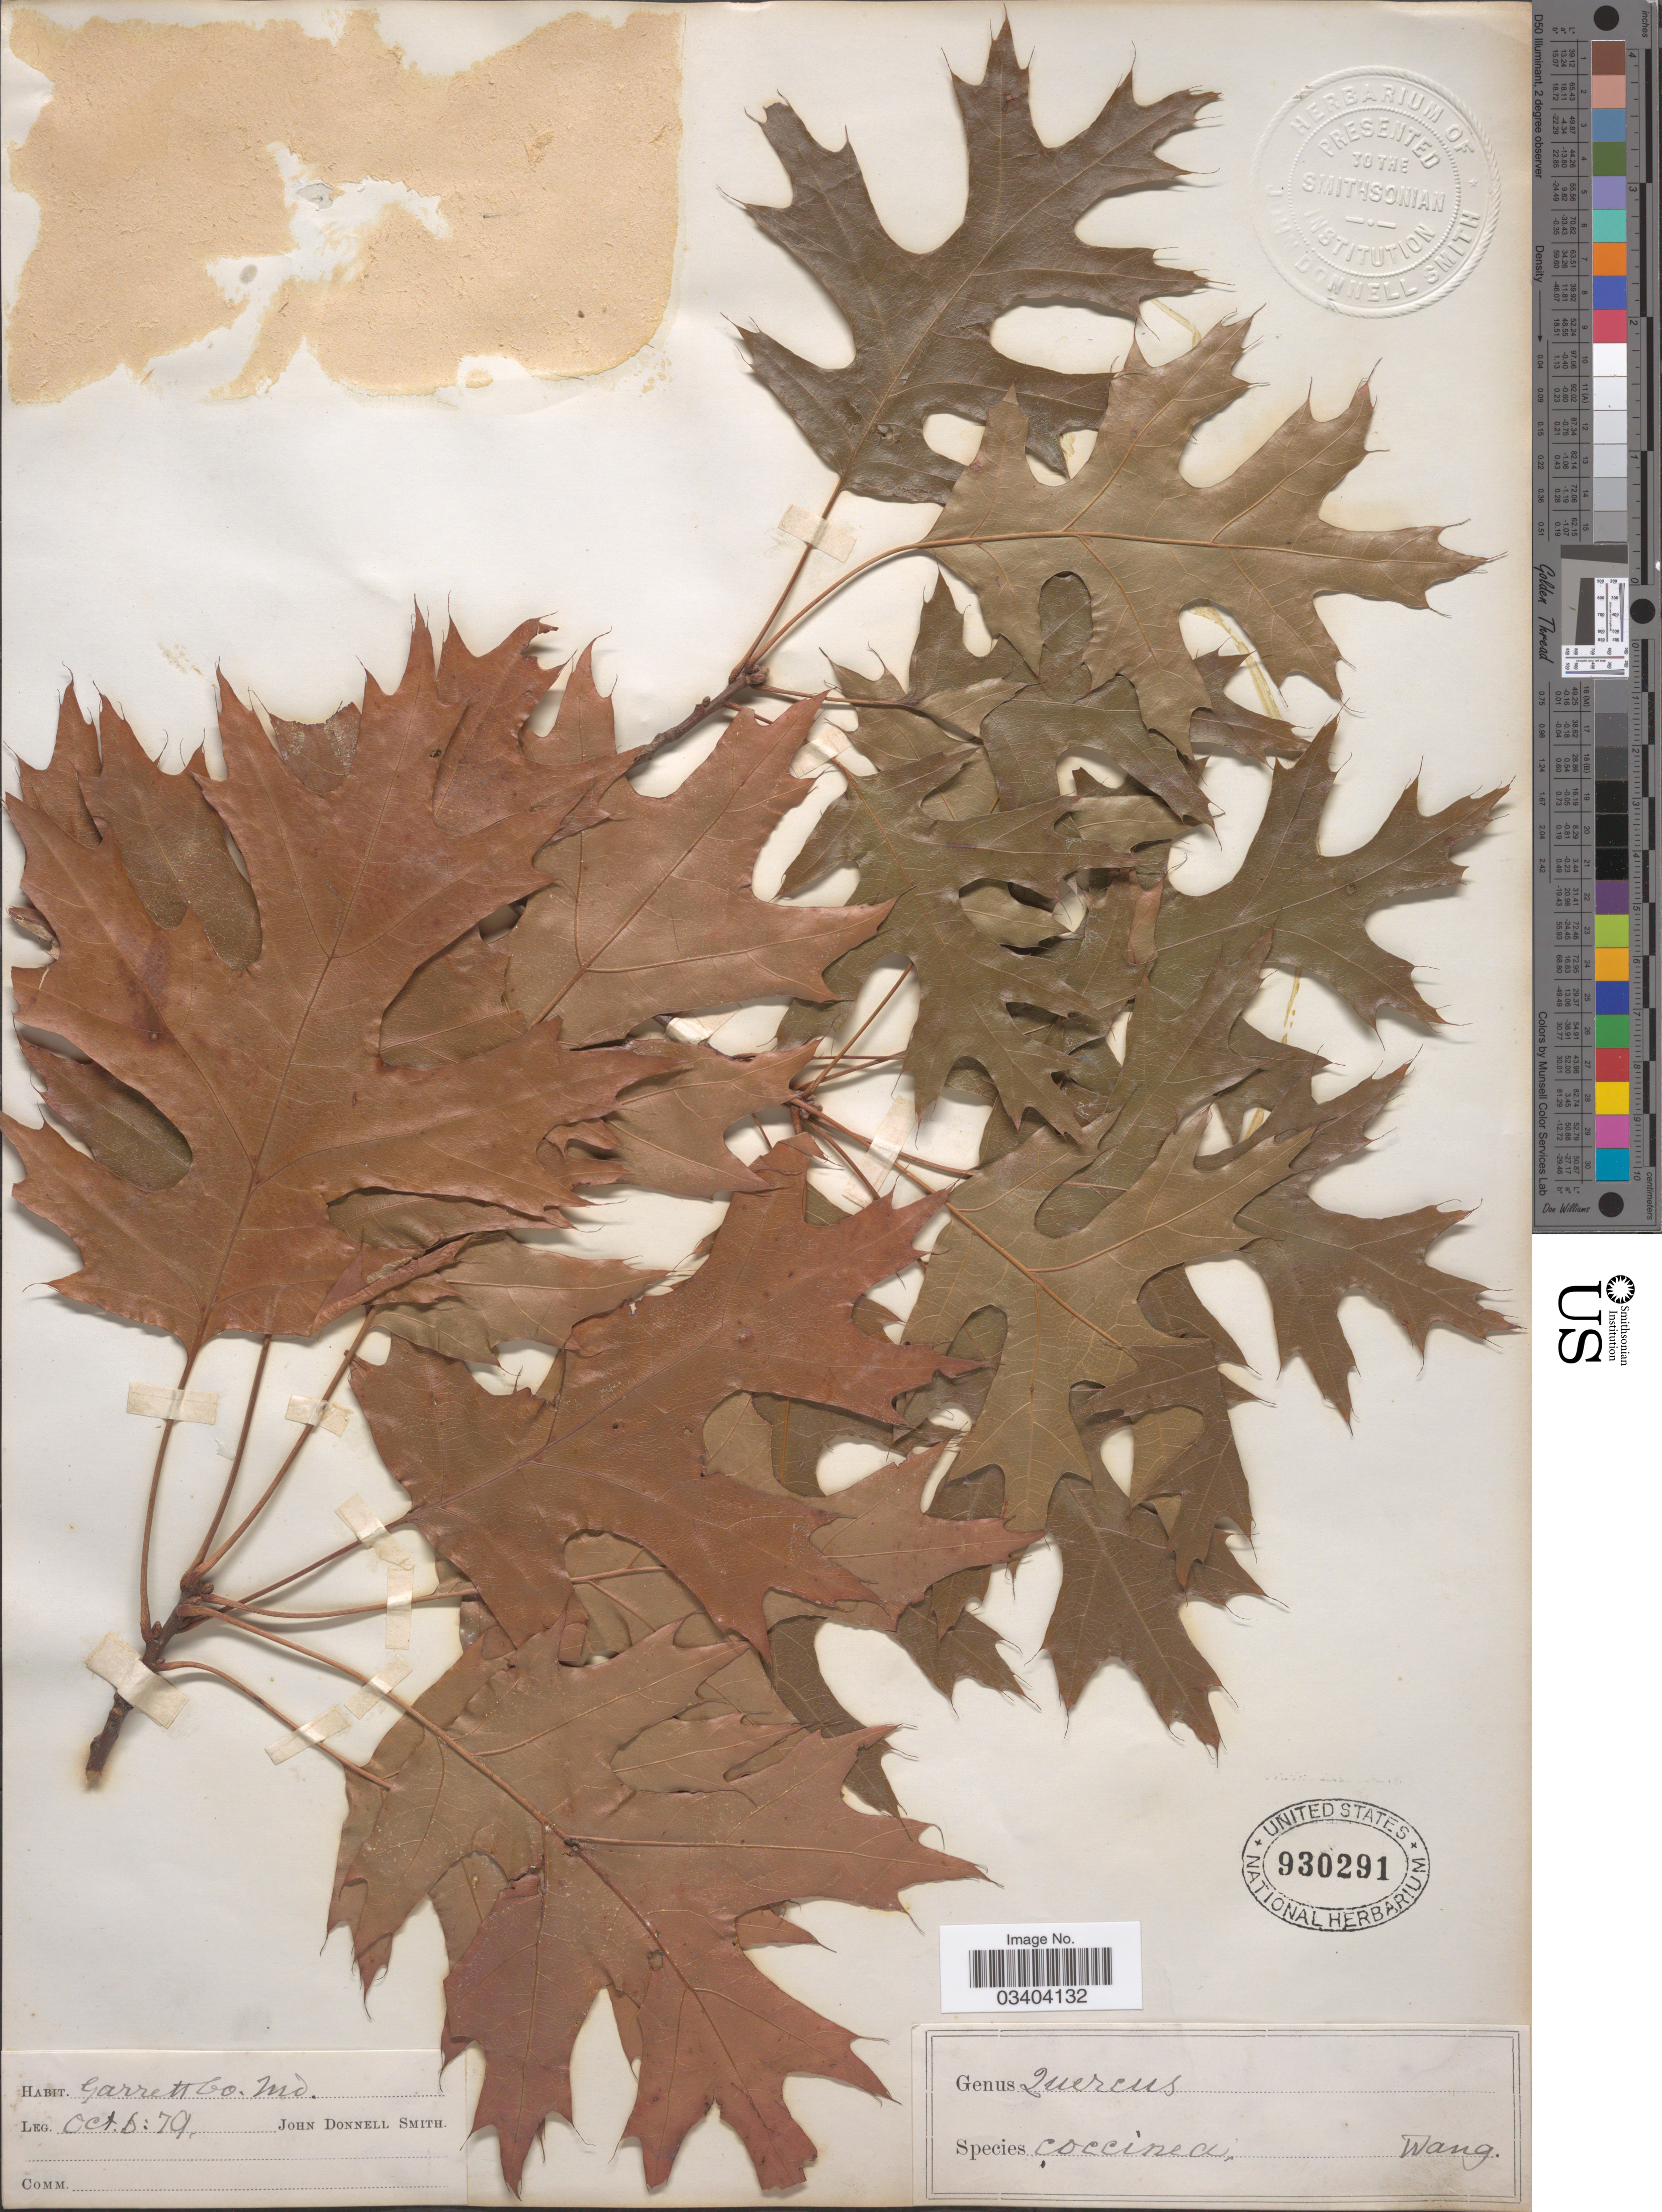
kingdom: Plantae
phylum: Tracheophyta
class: Magnoliopsida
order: Fagales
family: Fagaceae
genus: Quercus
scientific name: Quercus coccinea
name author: Münchh.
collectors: J. Donnell Smith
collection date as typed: Transcribed d/m/y: 6/10/79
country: United States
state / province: Maryland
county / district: Garrett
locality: Garrett Co.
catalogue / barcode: US 930291